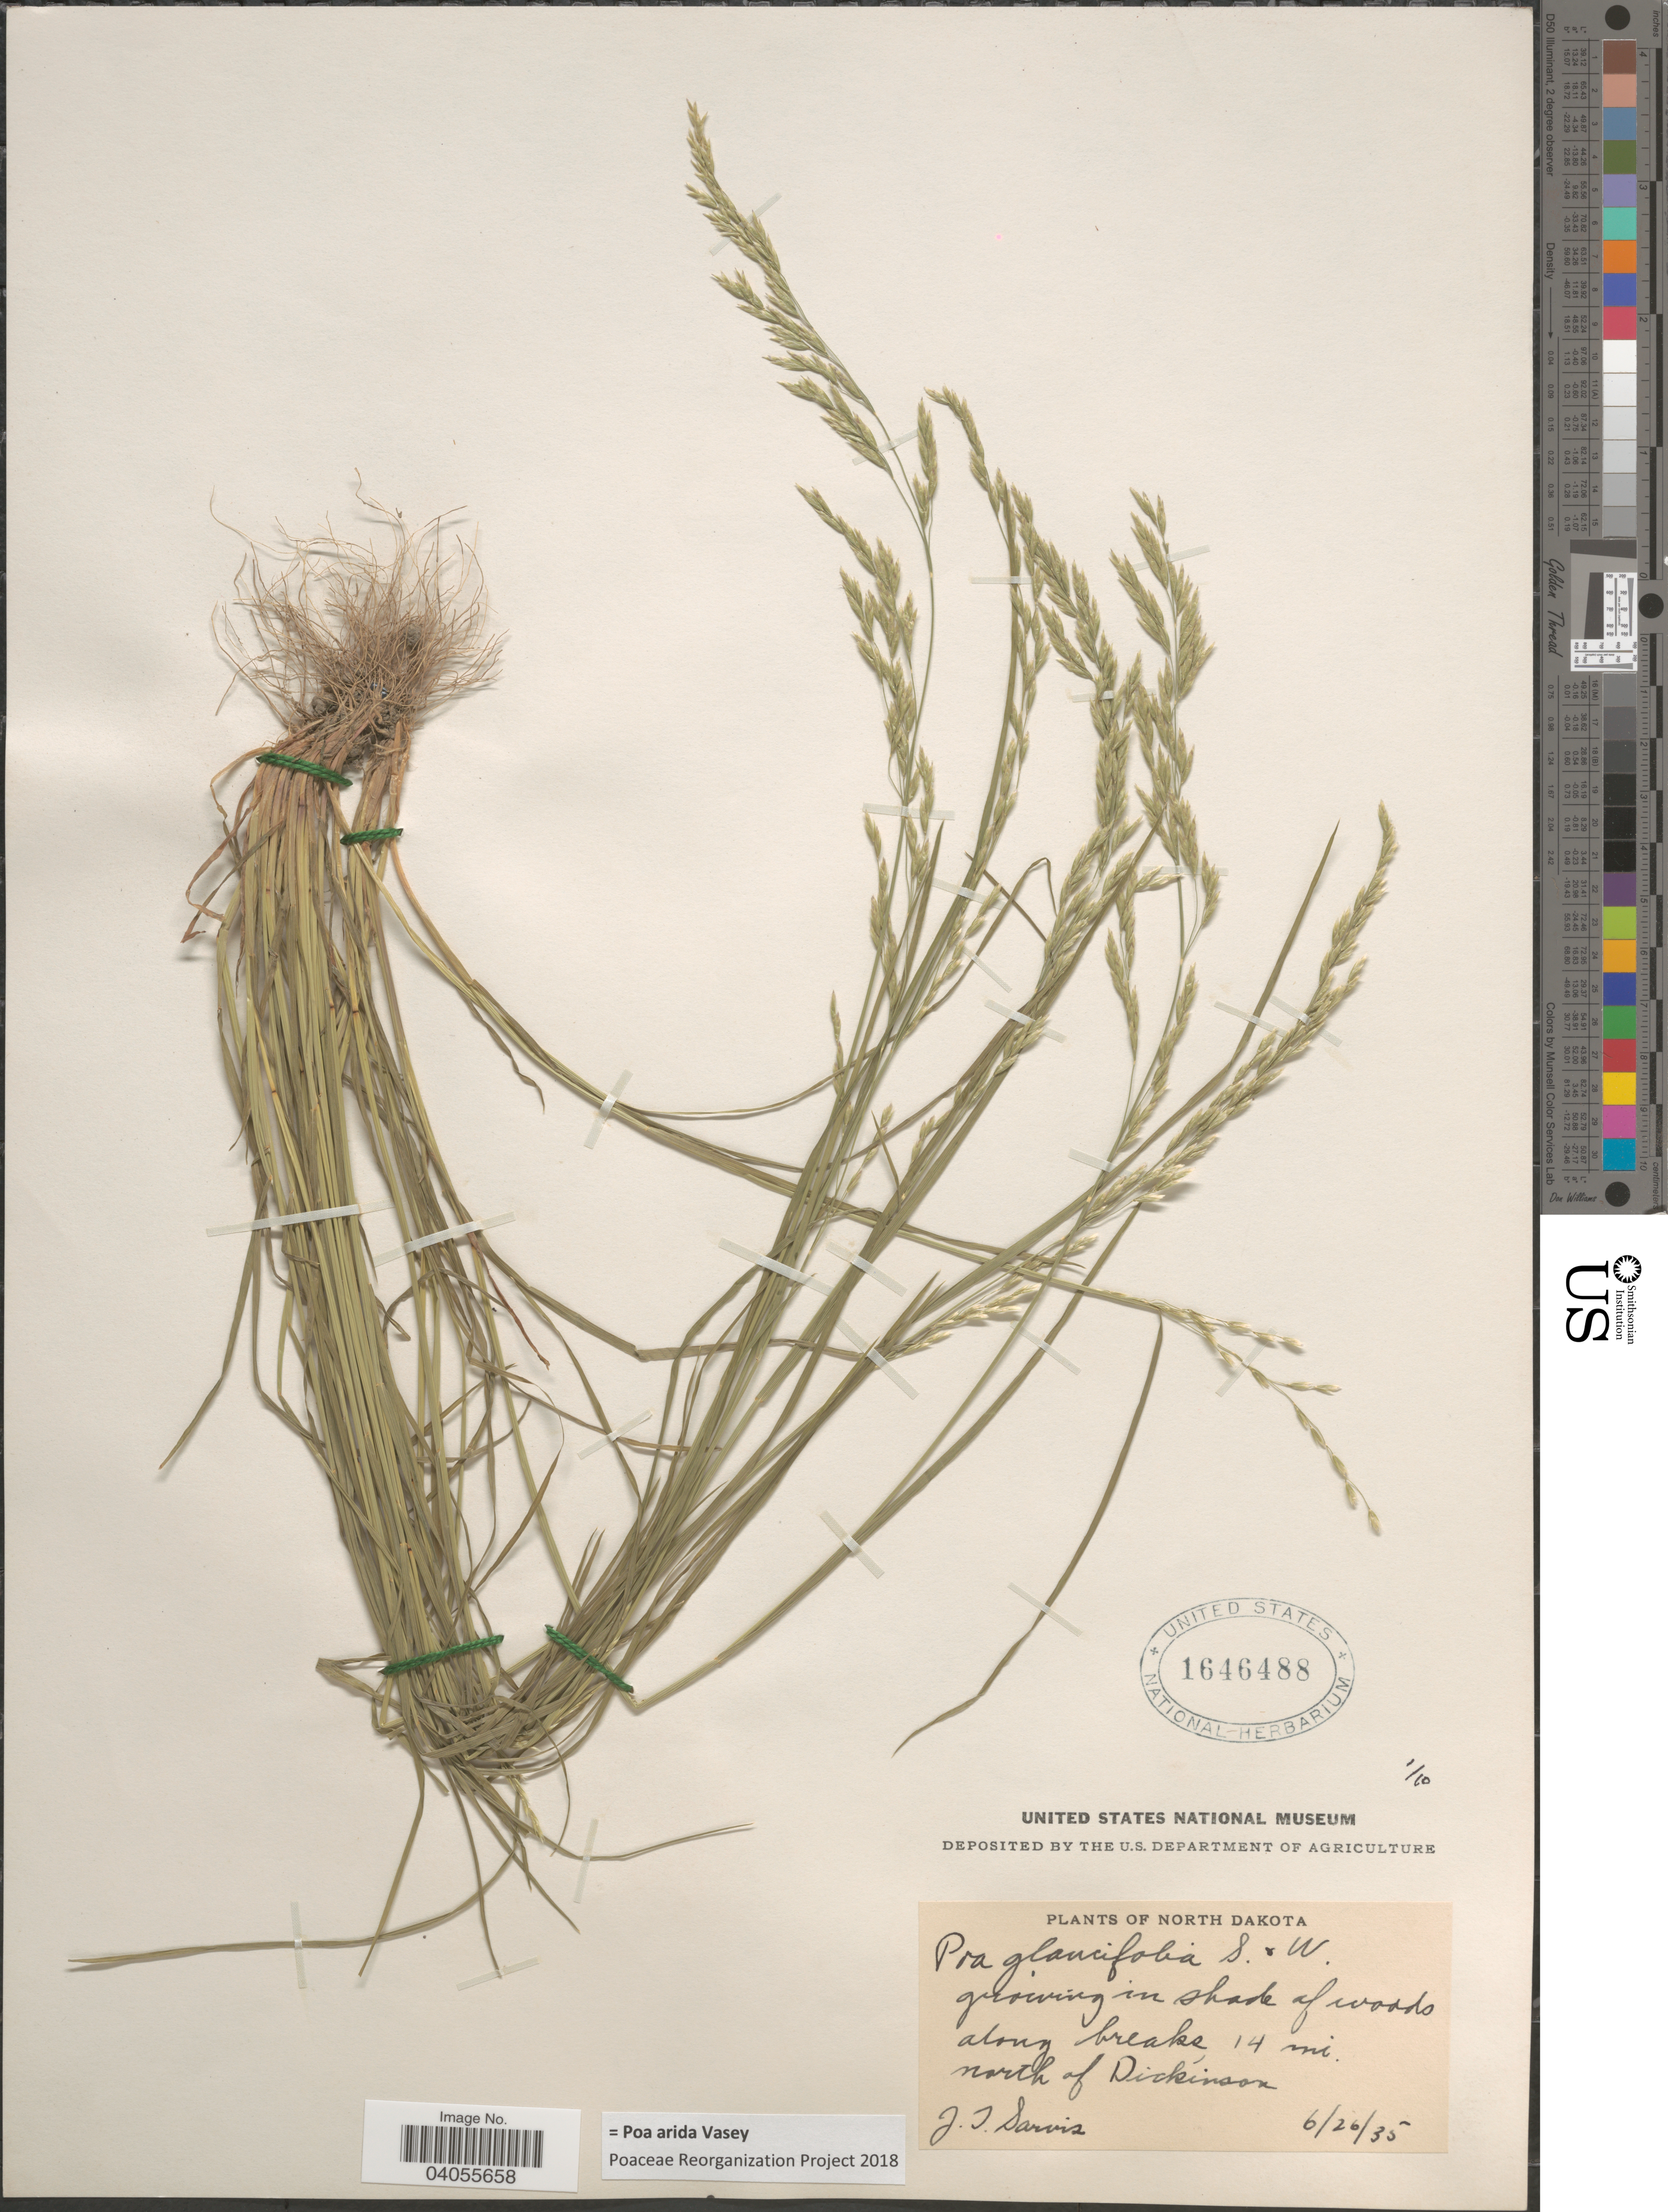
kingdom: Plantae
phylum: Tracheophyta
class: Liliopsida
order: Poales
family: Poaceae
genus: Poa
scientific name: Poa arida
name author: Vasey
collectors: J. Sarvis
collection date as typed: Transcribed d/m/y: 26/6/35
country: United States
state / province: North Dakota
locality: Growing in shade of woods along breaks, 14 mi. north of Dickinson.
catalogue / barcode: US 1646488